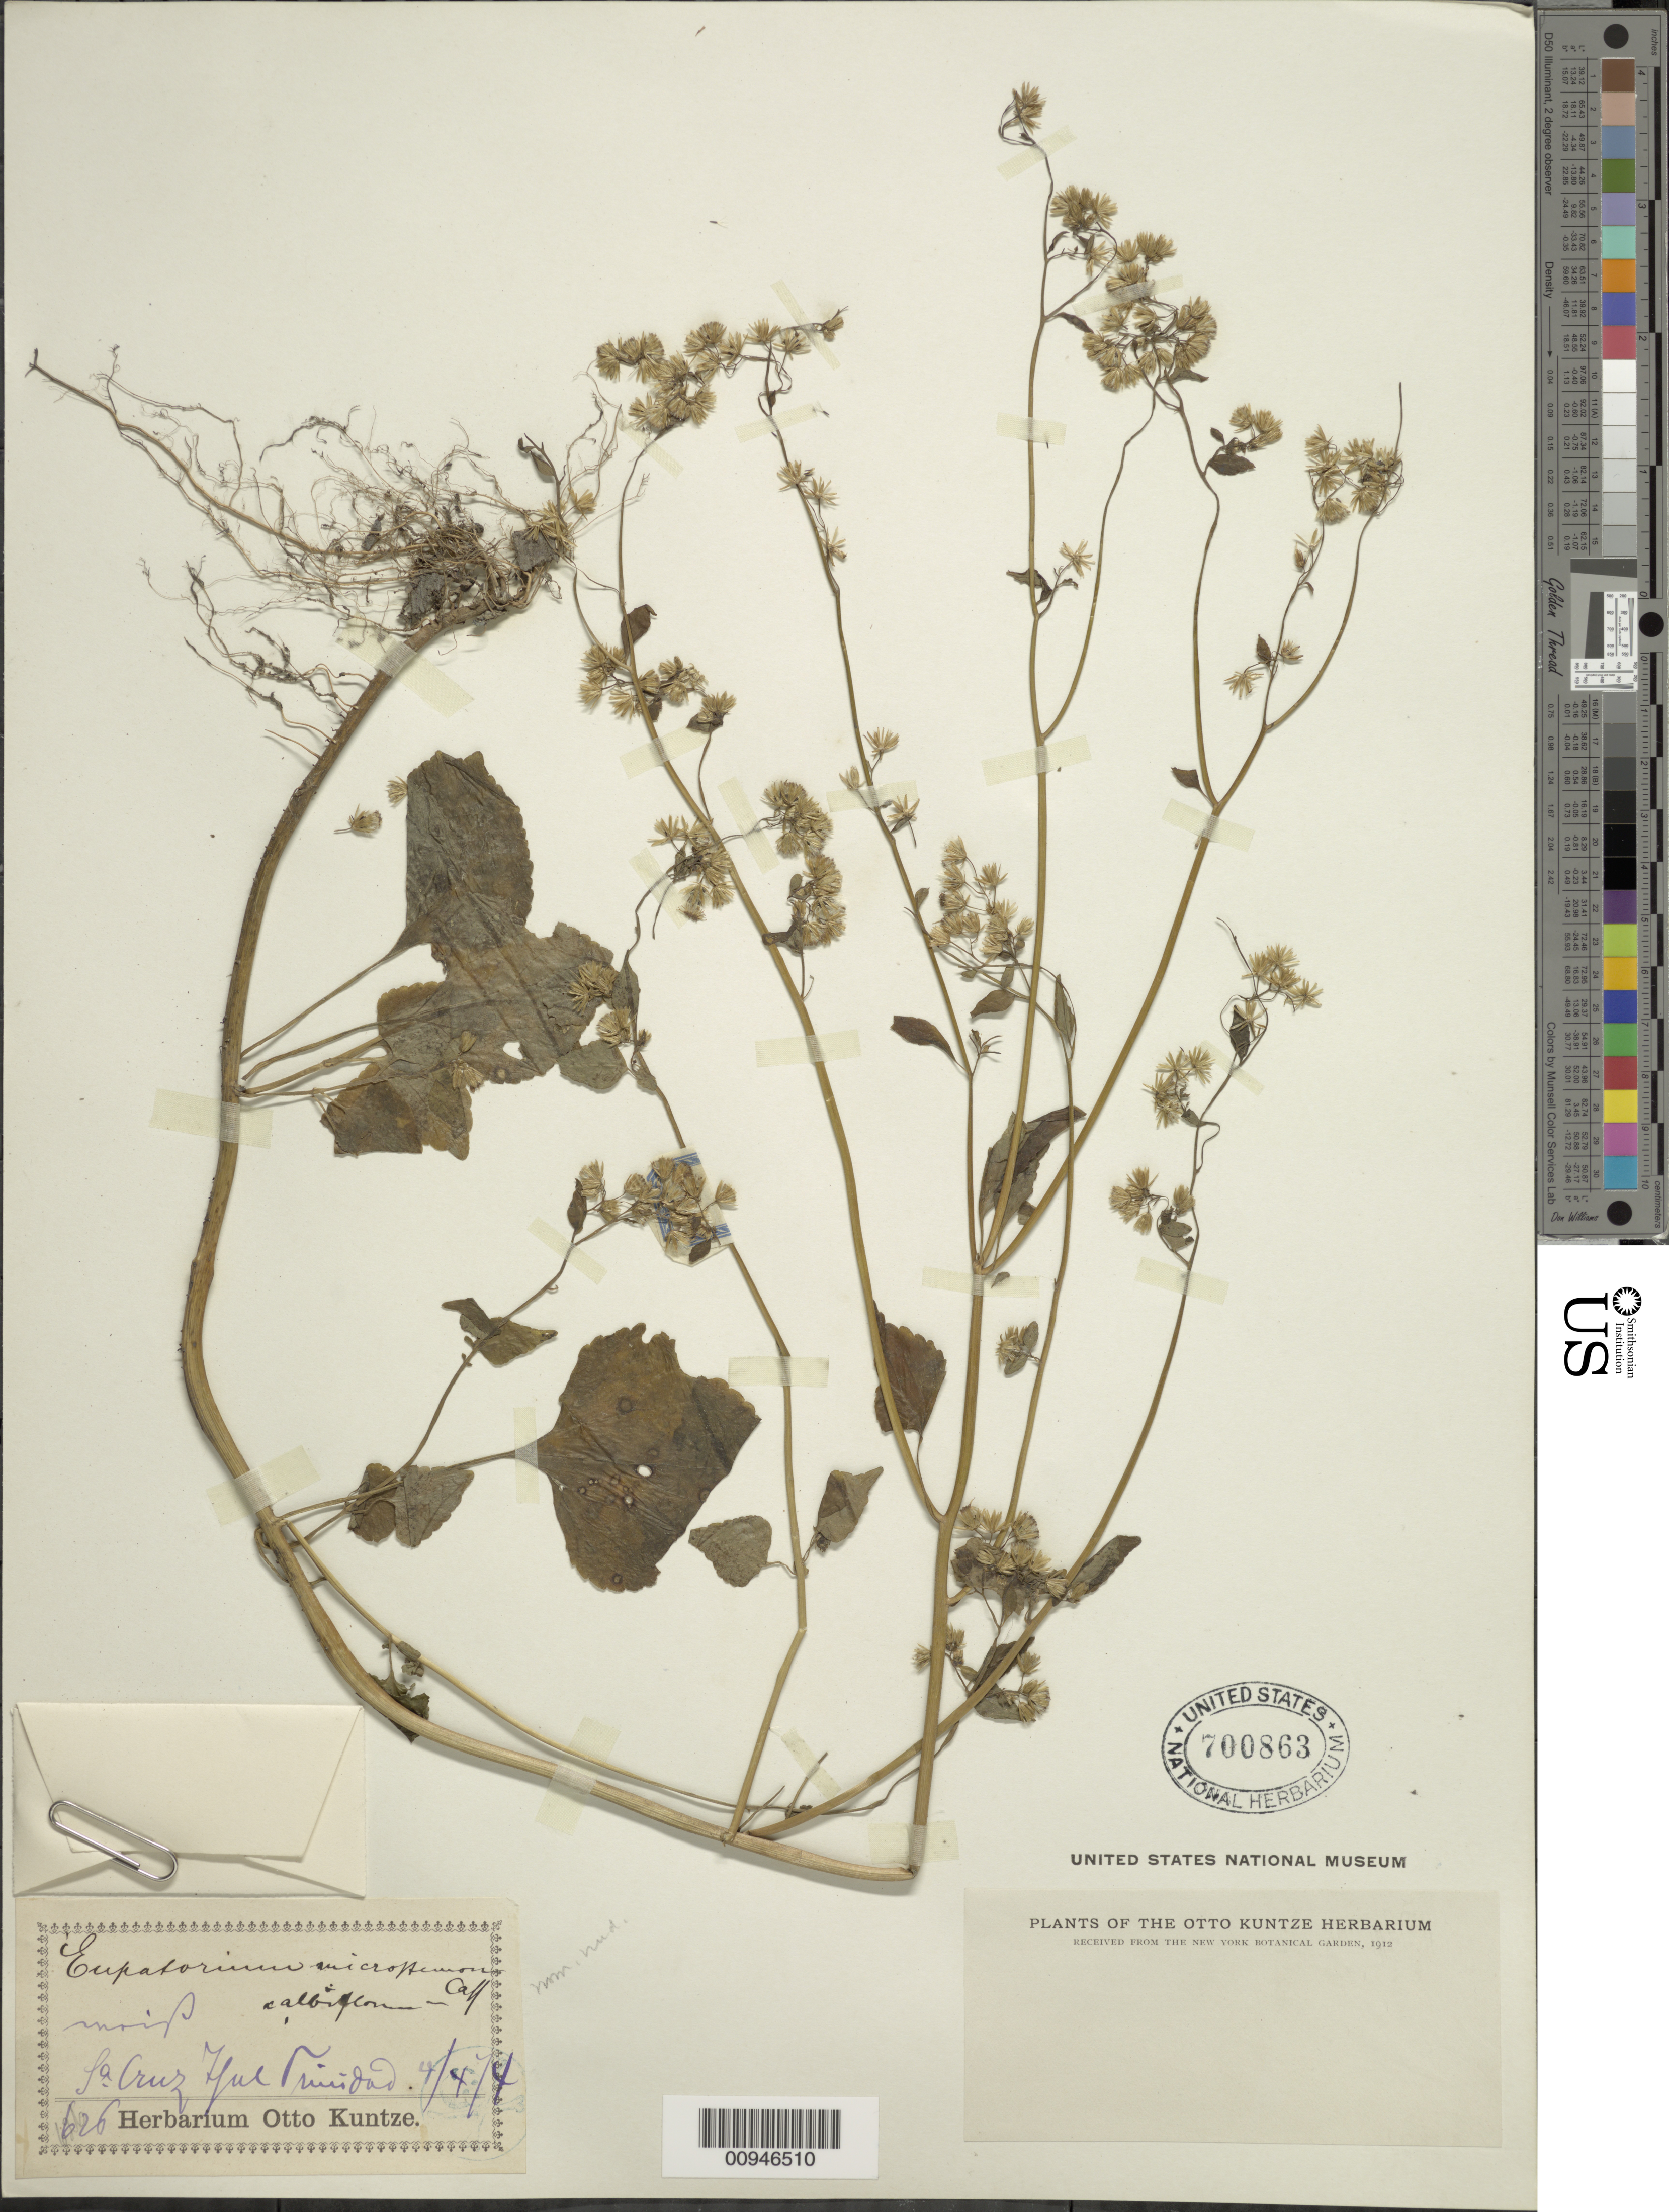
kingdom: Plantae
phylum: Tracheophyta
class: Magnoliopsida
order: Asterales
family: Asteraceae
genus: Fleischmannia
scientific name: Fleischmannia microstemon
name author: (Cass.) R.M. King & H. Rob.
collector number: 626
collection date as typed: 04 Apr 1904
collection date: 1904-04-04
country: Trinidad and Tobago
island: Trinidad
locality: La Cruz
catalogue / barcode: US 700863